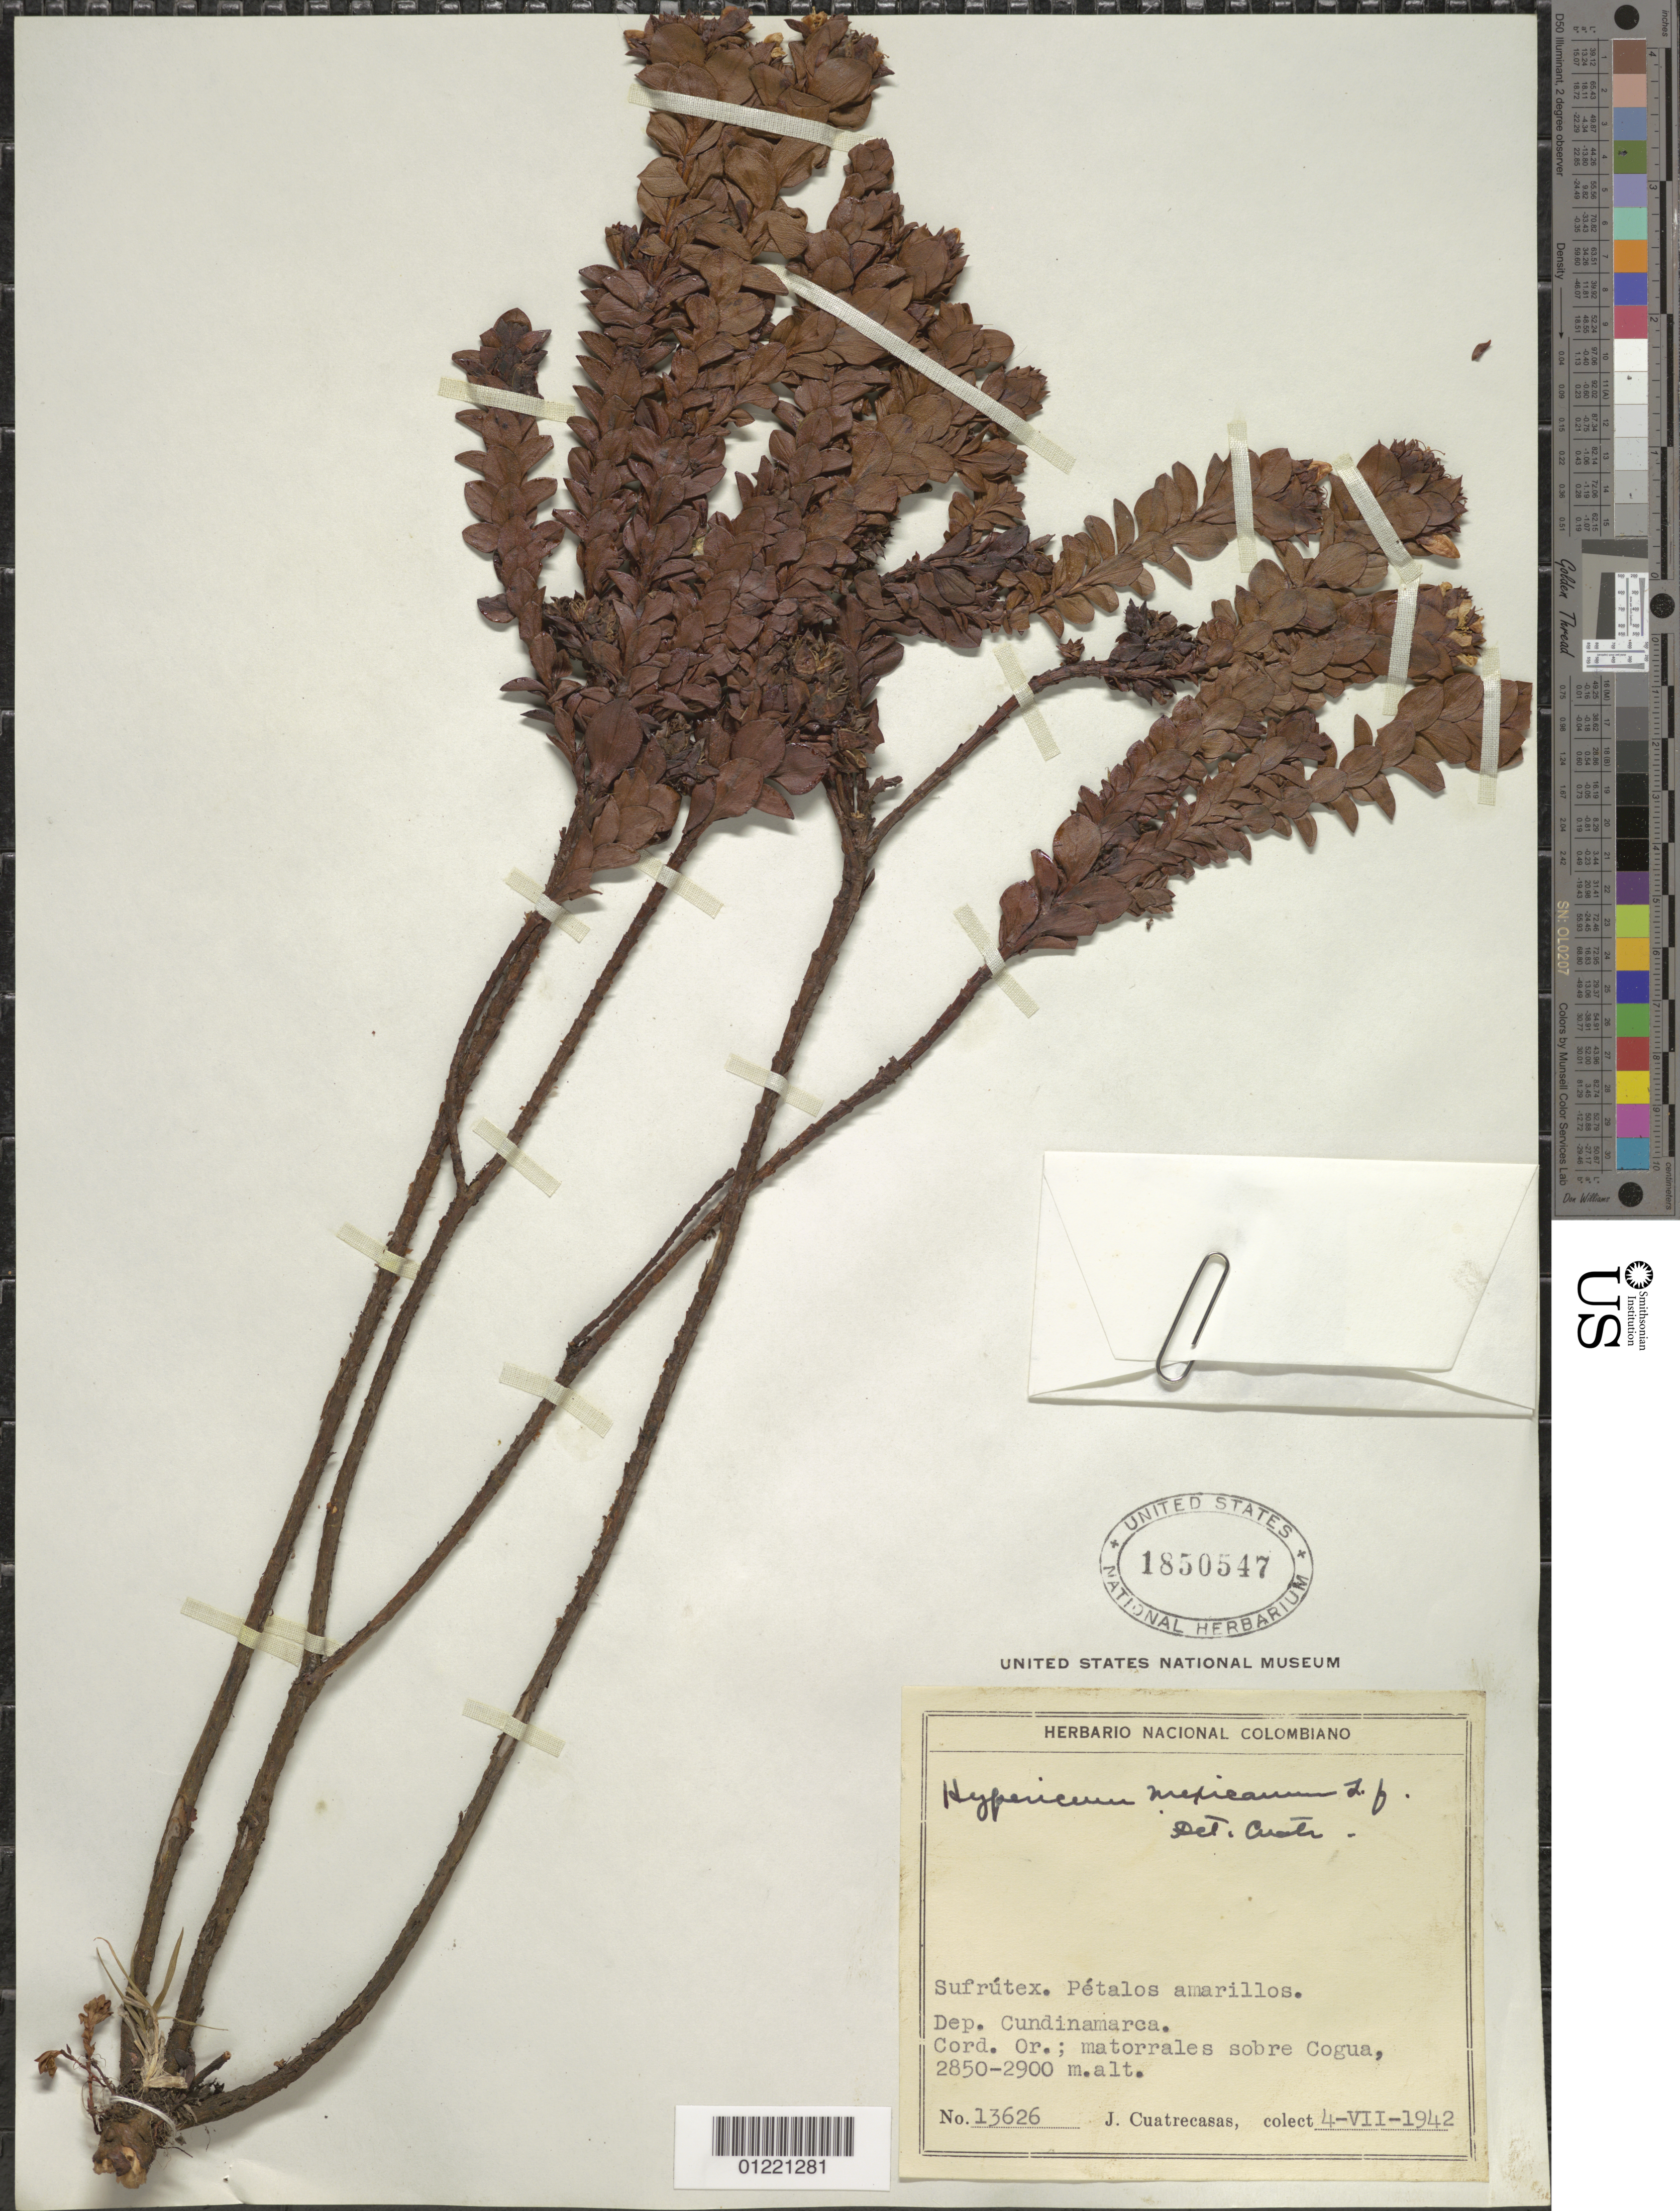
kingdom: Plantae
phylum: Tracheophyta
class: Magnoliopsida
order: Malpighiales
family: Hypericaceae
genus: Hypericum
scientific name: Hypericum mexicanum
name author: L.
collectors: J. Cuatrecasas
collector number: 13626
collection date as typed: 04 Jul 1942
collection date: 1942-07-04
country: Colombia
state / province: Cundinamarca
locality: Above Cogua, Cordillera Oriental.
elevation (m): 2850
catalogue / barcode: US 1850547